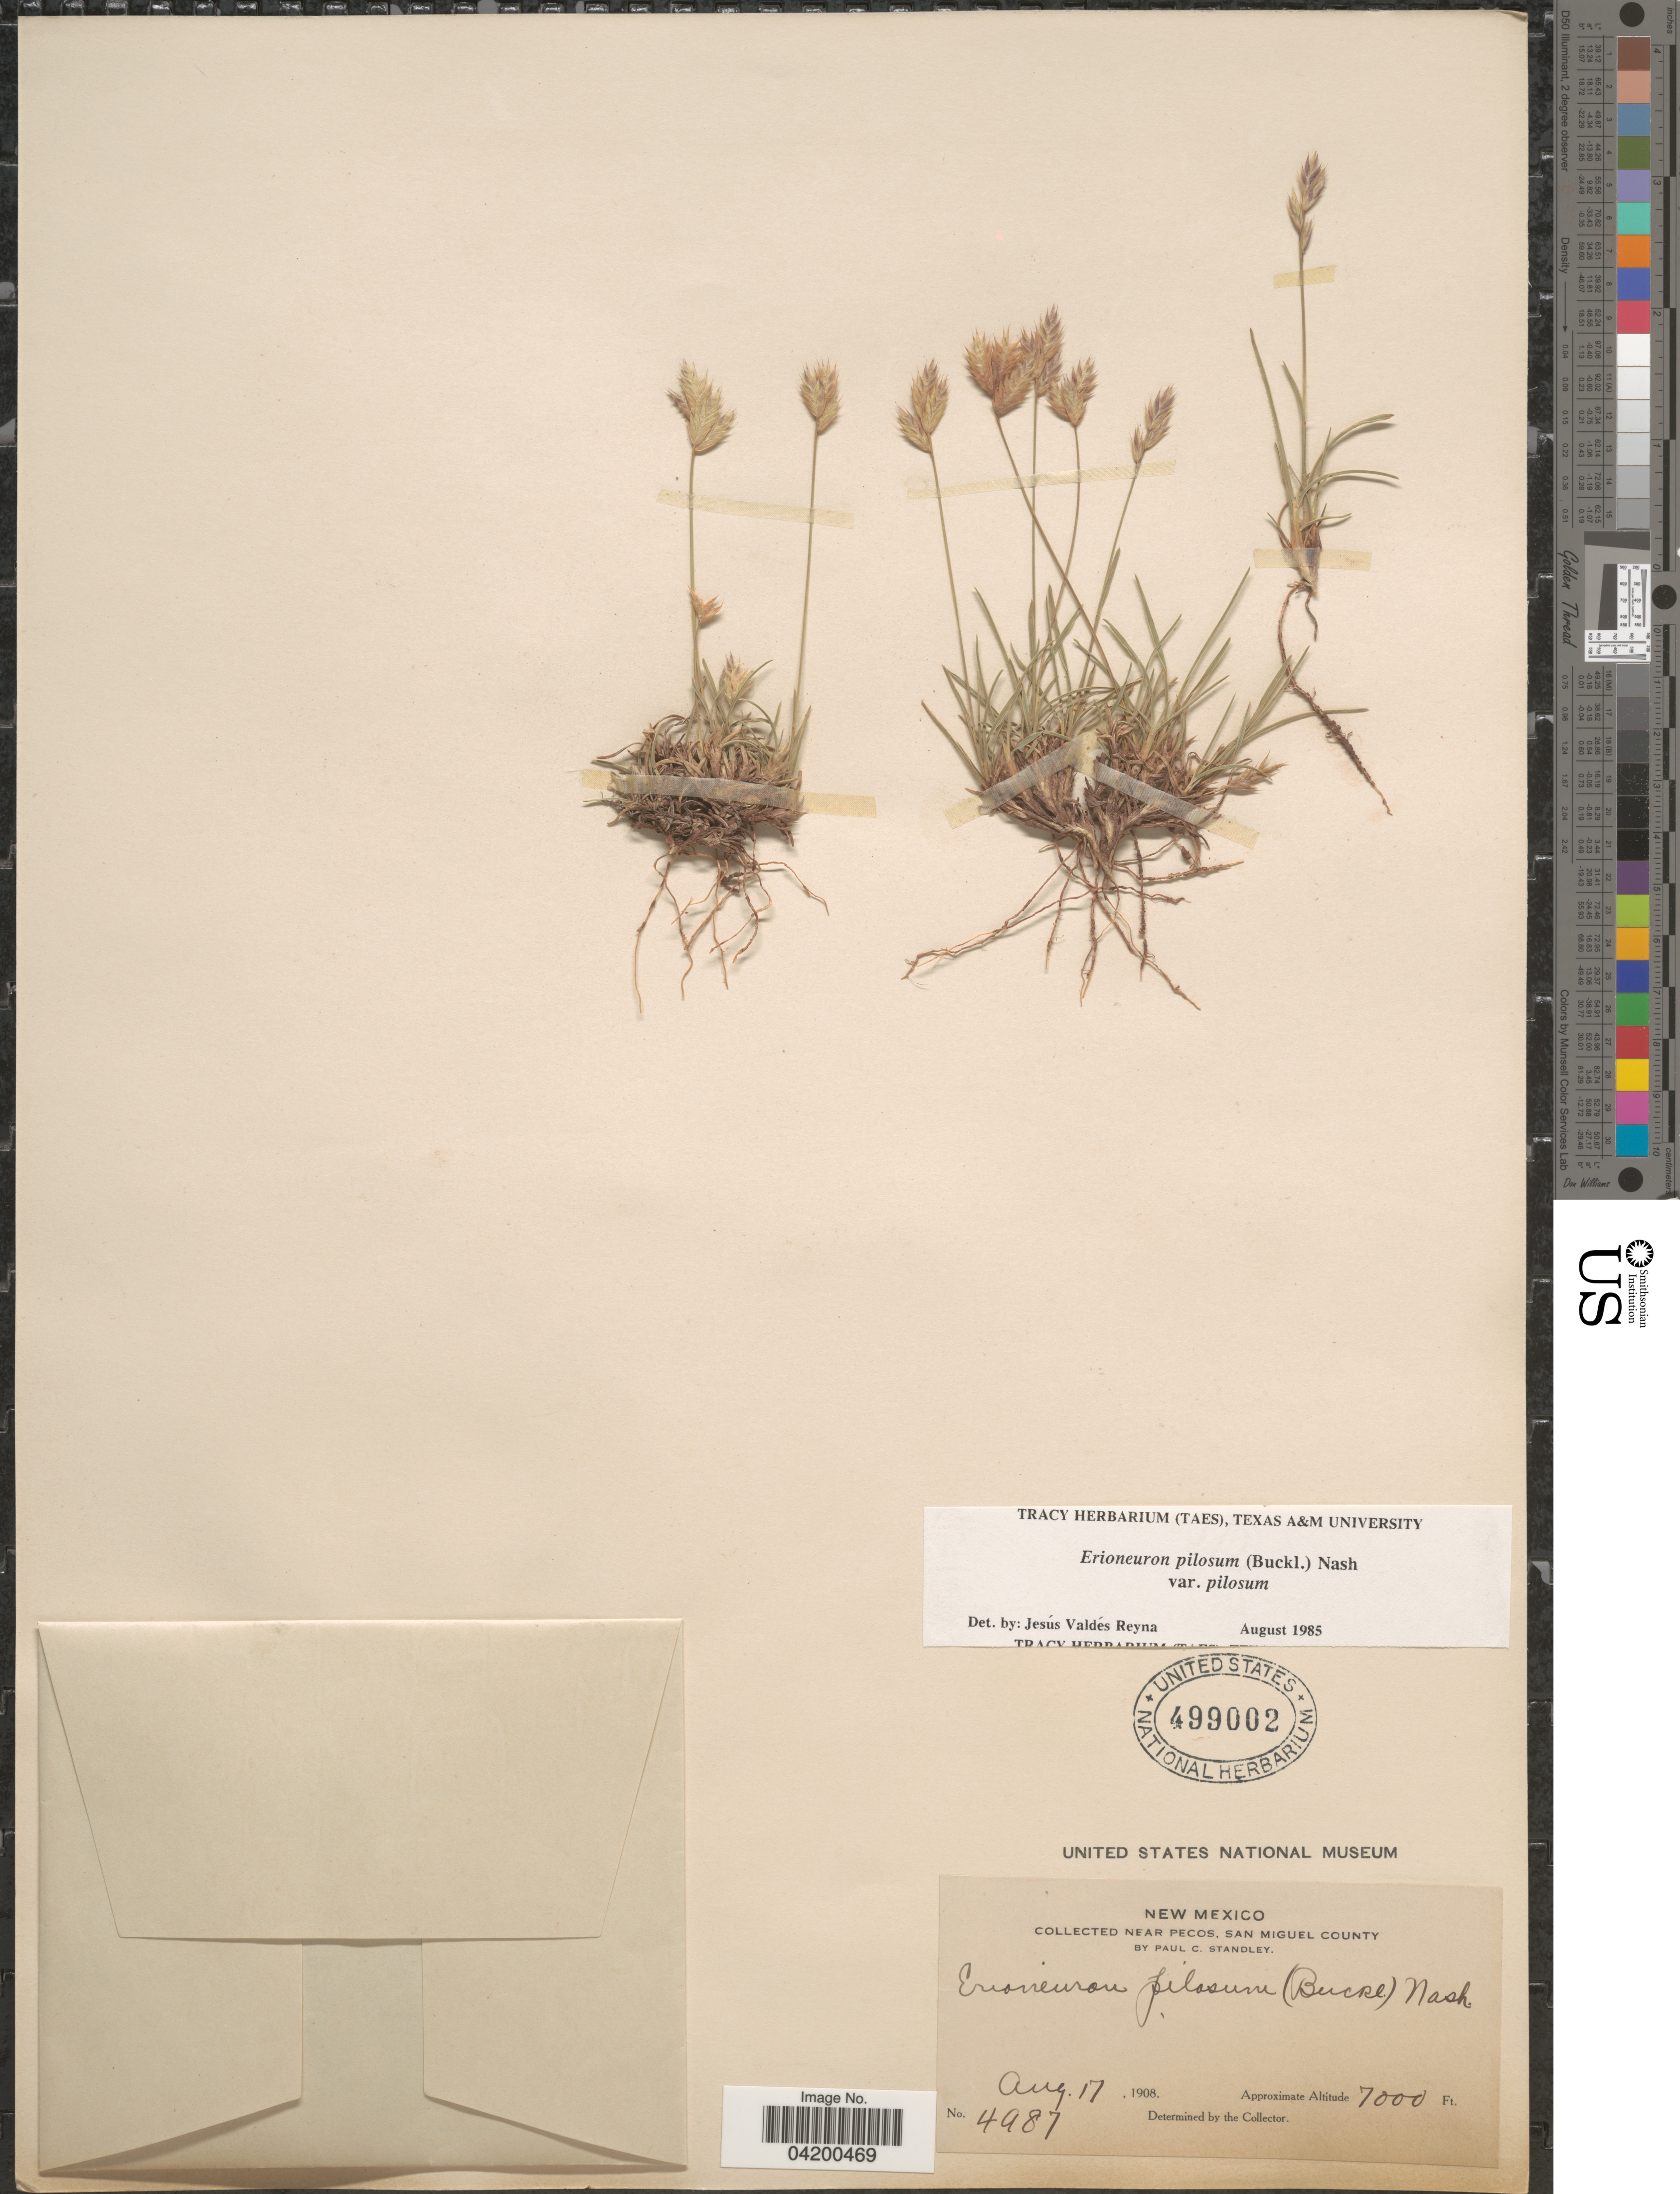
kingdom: Plantae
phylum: Tracheophyta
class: Liliopsida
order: Poales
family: Poaceae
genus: Erioneuron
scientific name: Erioneuron pilosum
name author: (Buckley) Nash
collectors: P. C. Standley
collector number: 4987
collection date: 1908-08-17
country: United States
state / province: New Mexico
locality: Near Pecos, San Miguel County.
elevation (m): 2134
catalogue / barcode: US 499002